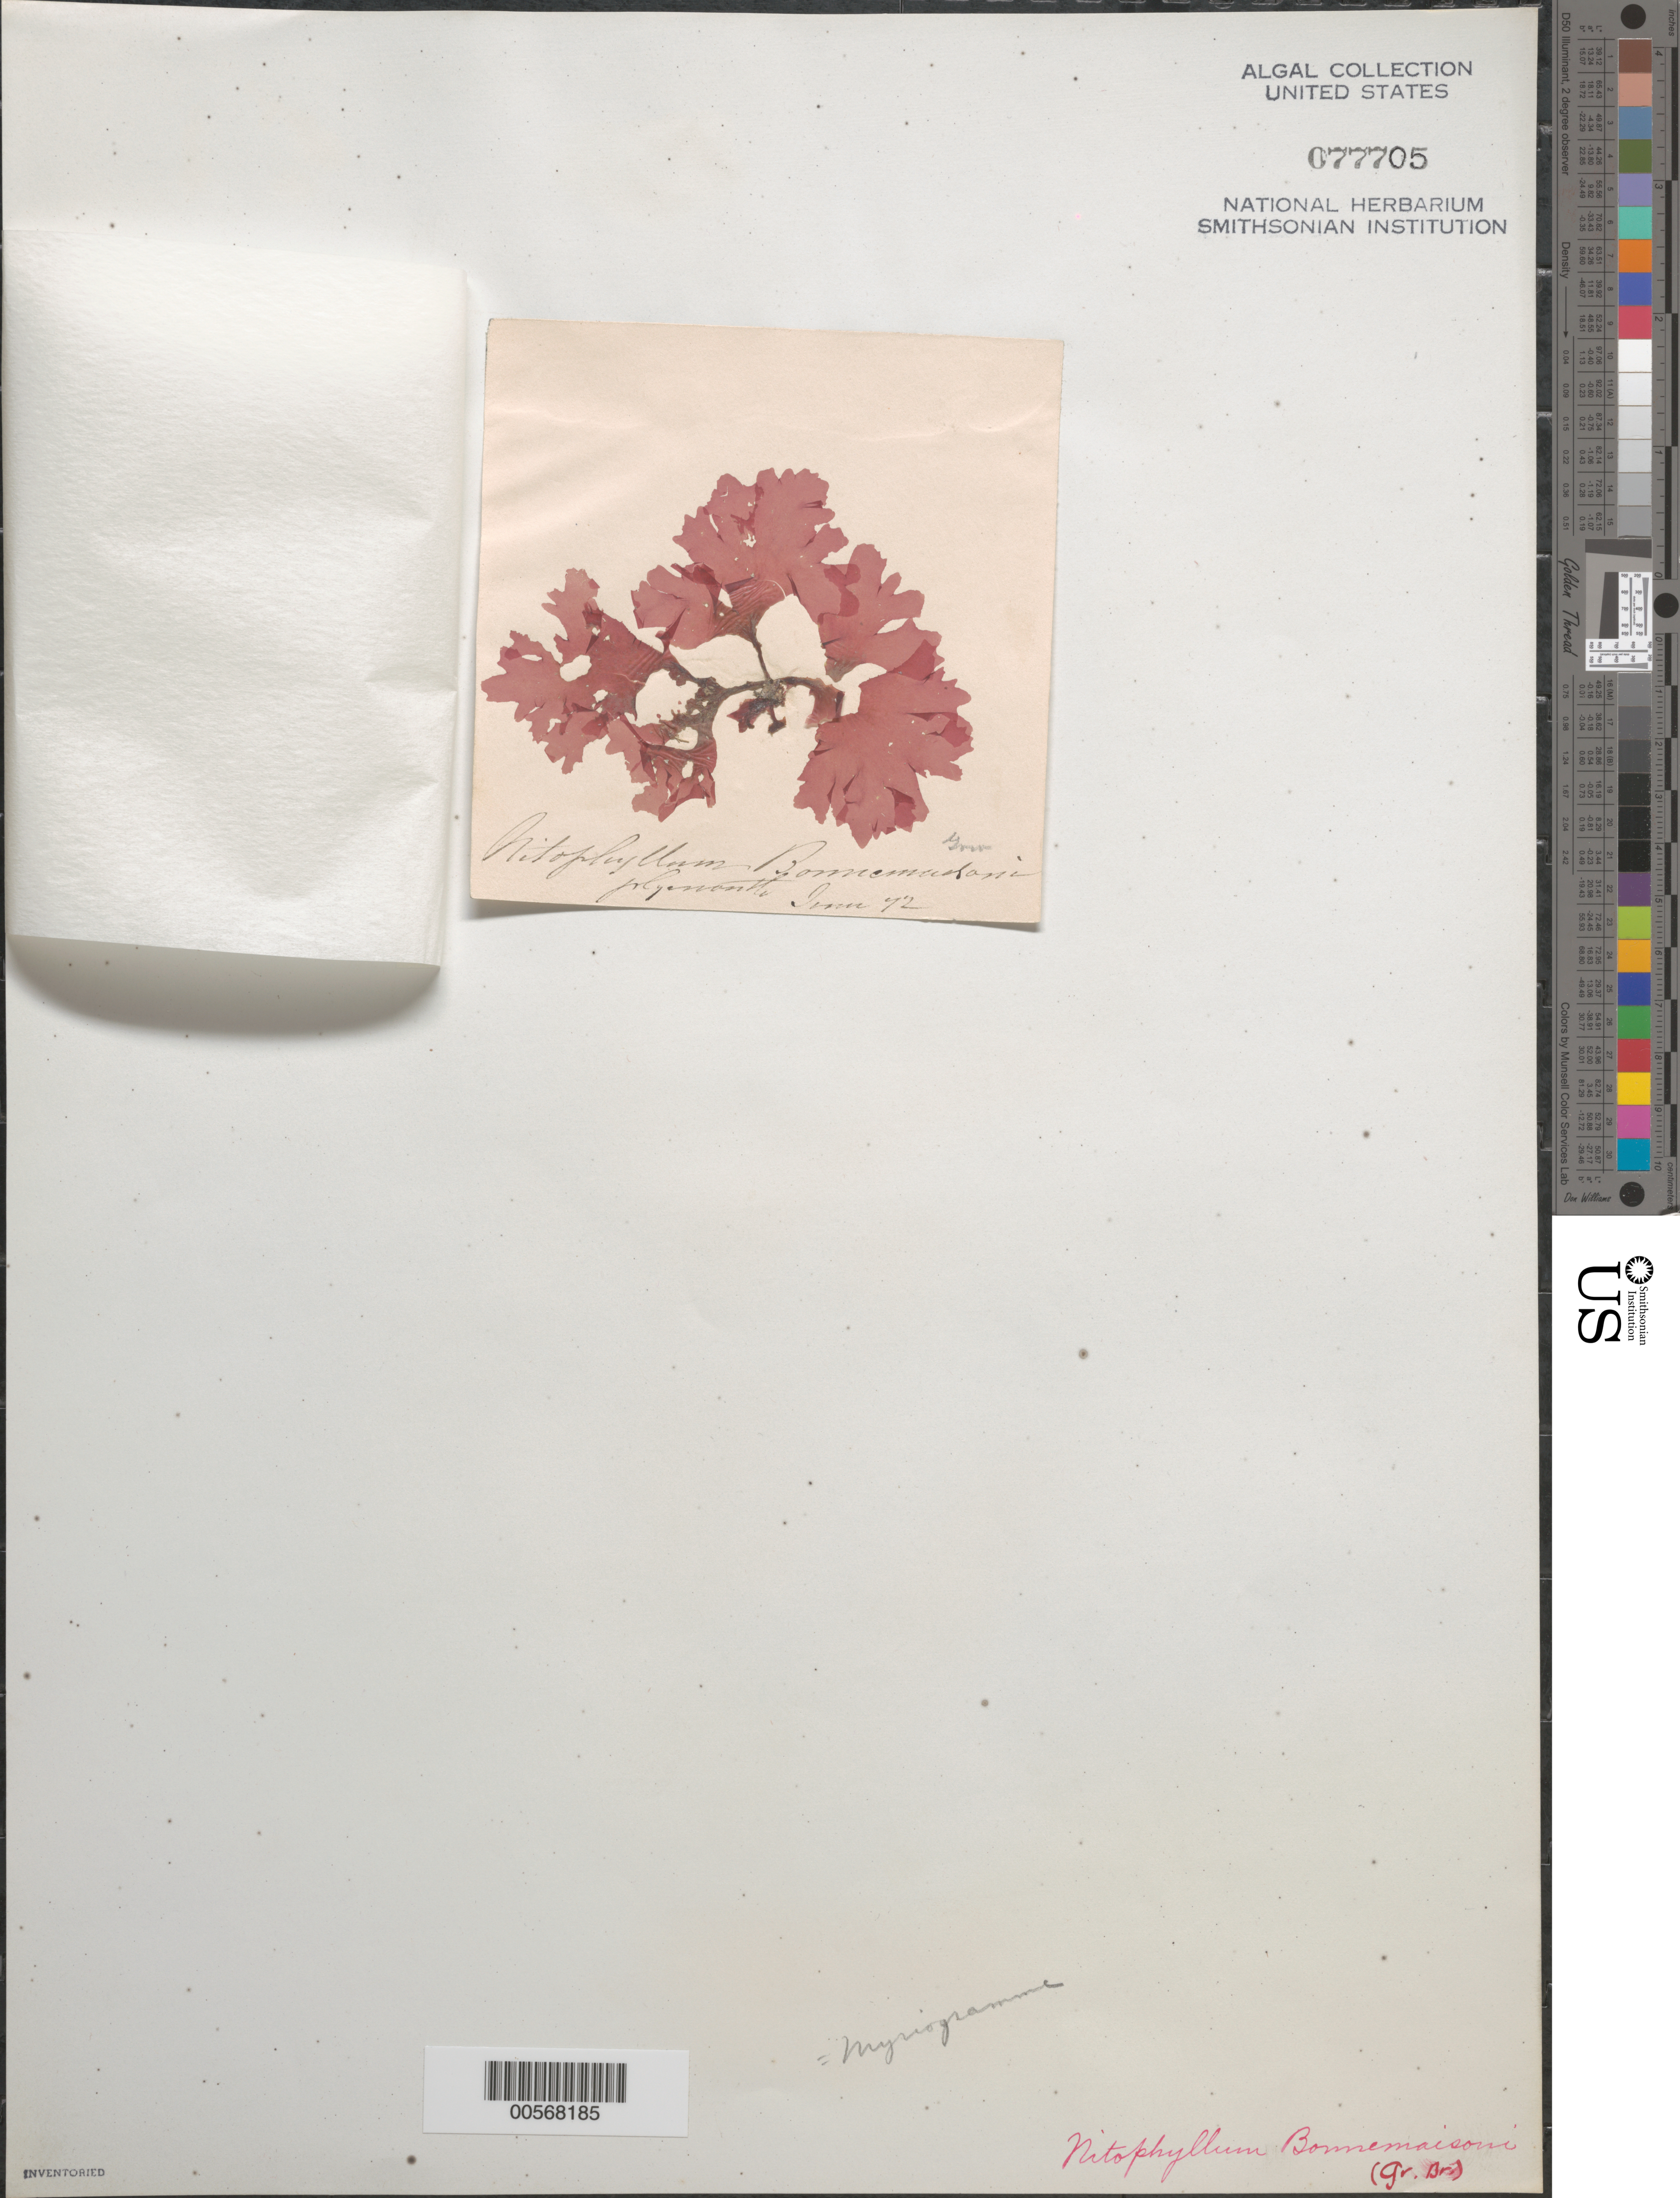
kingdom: Plantae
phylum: Rhodophyta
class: Florideophyceae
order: Ceramiales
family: Delesseriaceae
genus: Myriogramme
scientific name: Myriogramme sp.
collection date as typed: Jun 1872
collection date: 1872-06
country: United Kingdom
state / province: England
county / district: Devon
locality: Plymouth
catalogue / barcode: US 77705